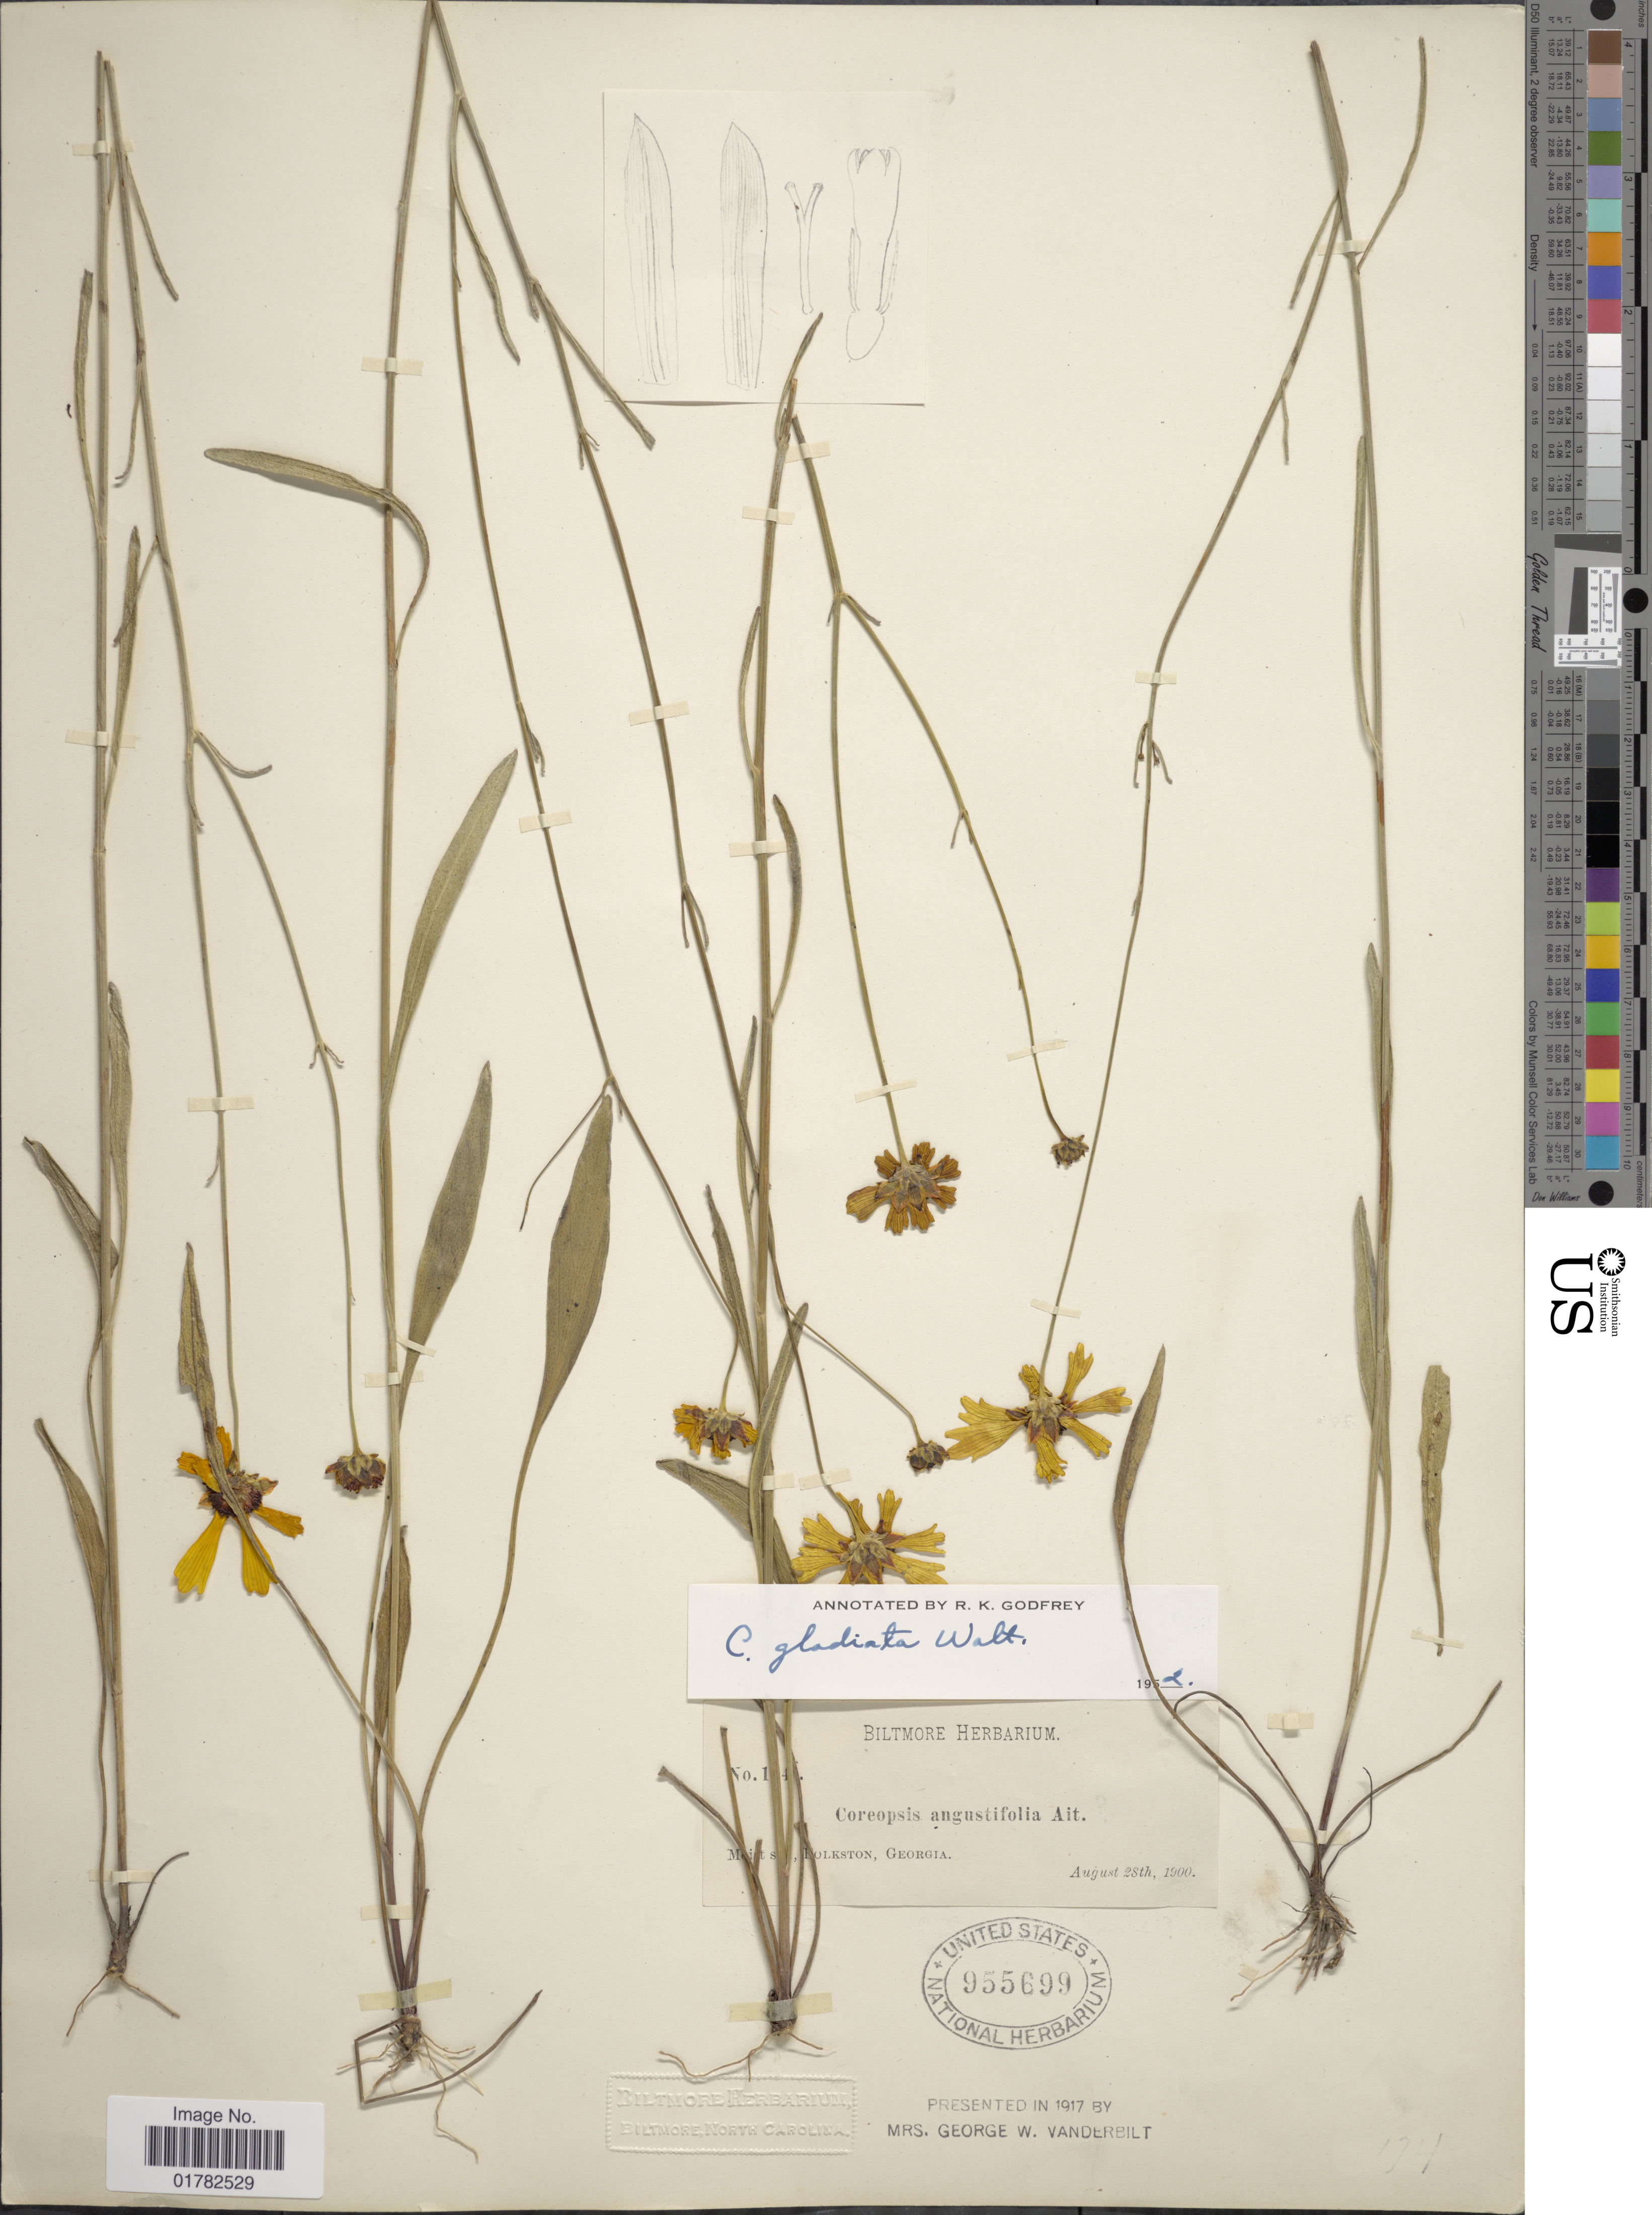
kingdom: Plantae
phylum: Tracheophyta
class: Magnoliopsida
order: Asterales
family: Asteraceae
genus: Coreopsis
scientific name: Coreopsis gladiata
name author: Walter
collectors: ex herb. Biltmore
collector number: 14*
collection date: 1900-08-28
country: United States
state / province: Georgia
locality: Moist, Folkston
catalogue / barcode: US 955699